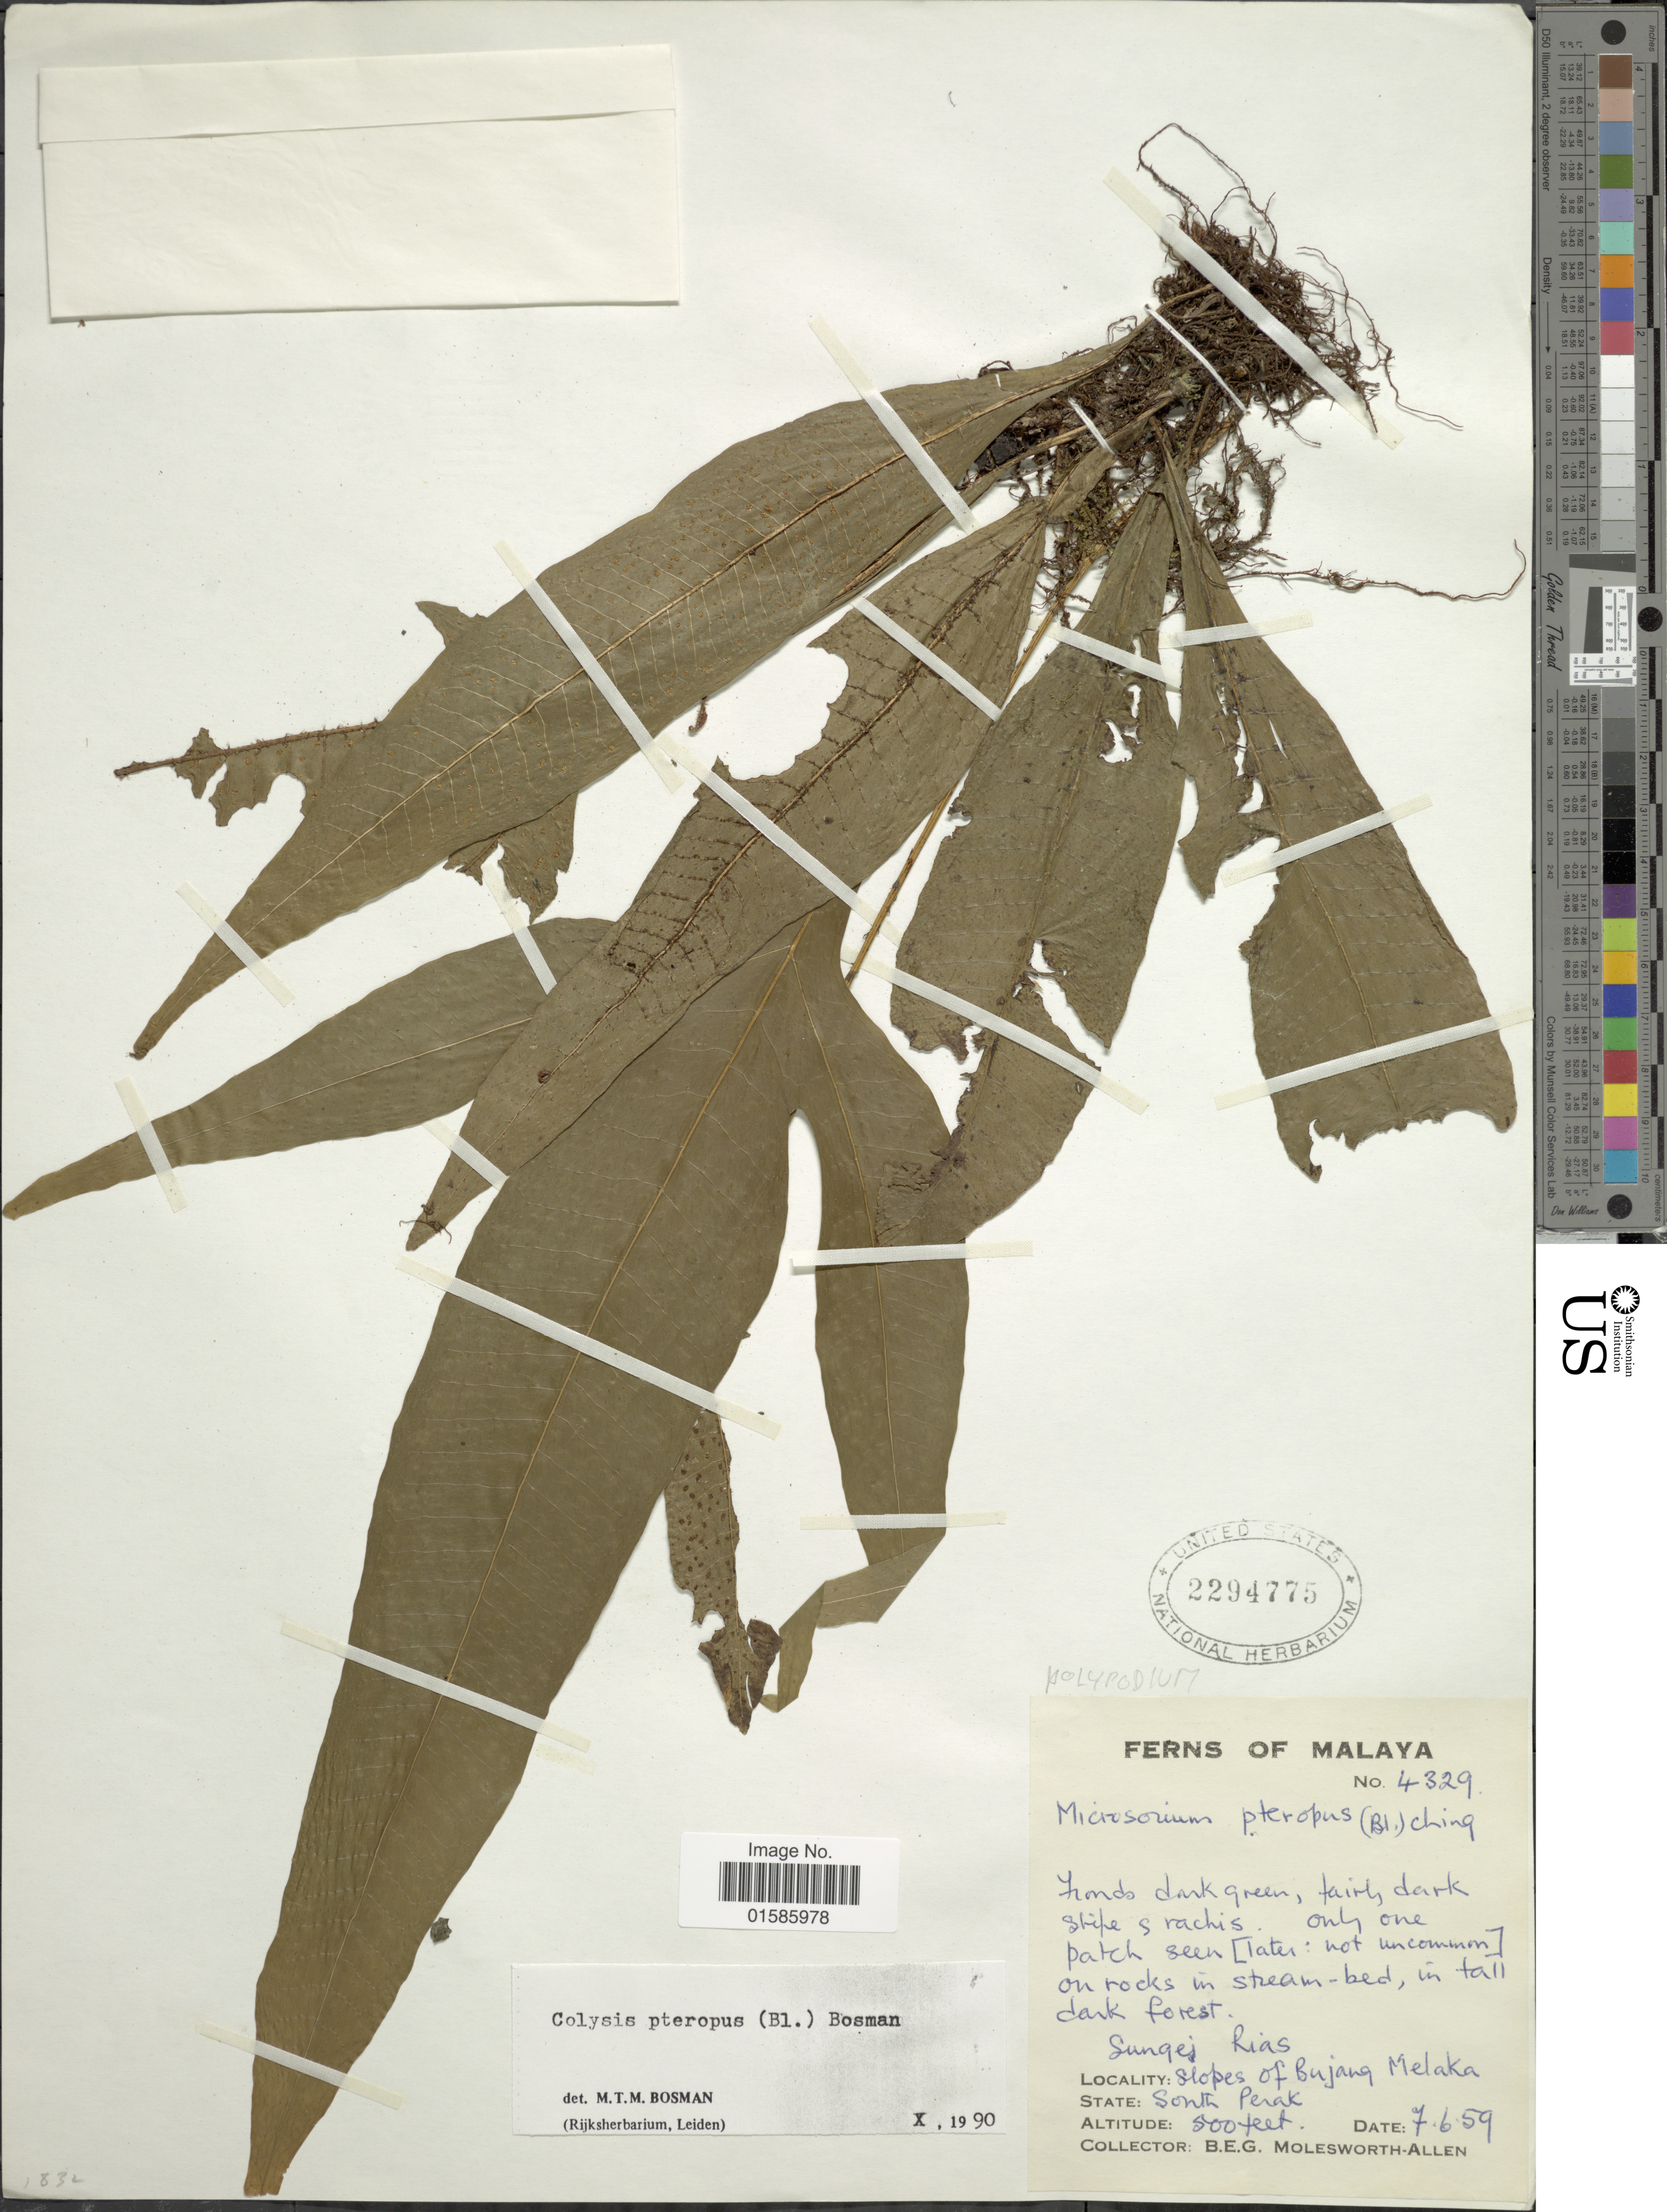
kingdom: Plantae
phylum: Tracheophyta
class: Polypodiopsida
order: Polypodiales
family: Polypodiaceae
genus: Microsorum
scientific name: Microsorum pteropus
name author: (Blume) Copel.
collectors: B. E. G. Molesworth-Allen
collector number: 4329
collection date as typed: Transcribed d/m/y: 7/6/59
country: Malaysia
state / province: Perak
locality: Malaya, Sungei Rias, slopes of Bujang Melaka, State: South Perak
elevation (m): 152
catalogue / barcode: US 2294775